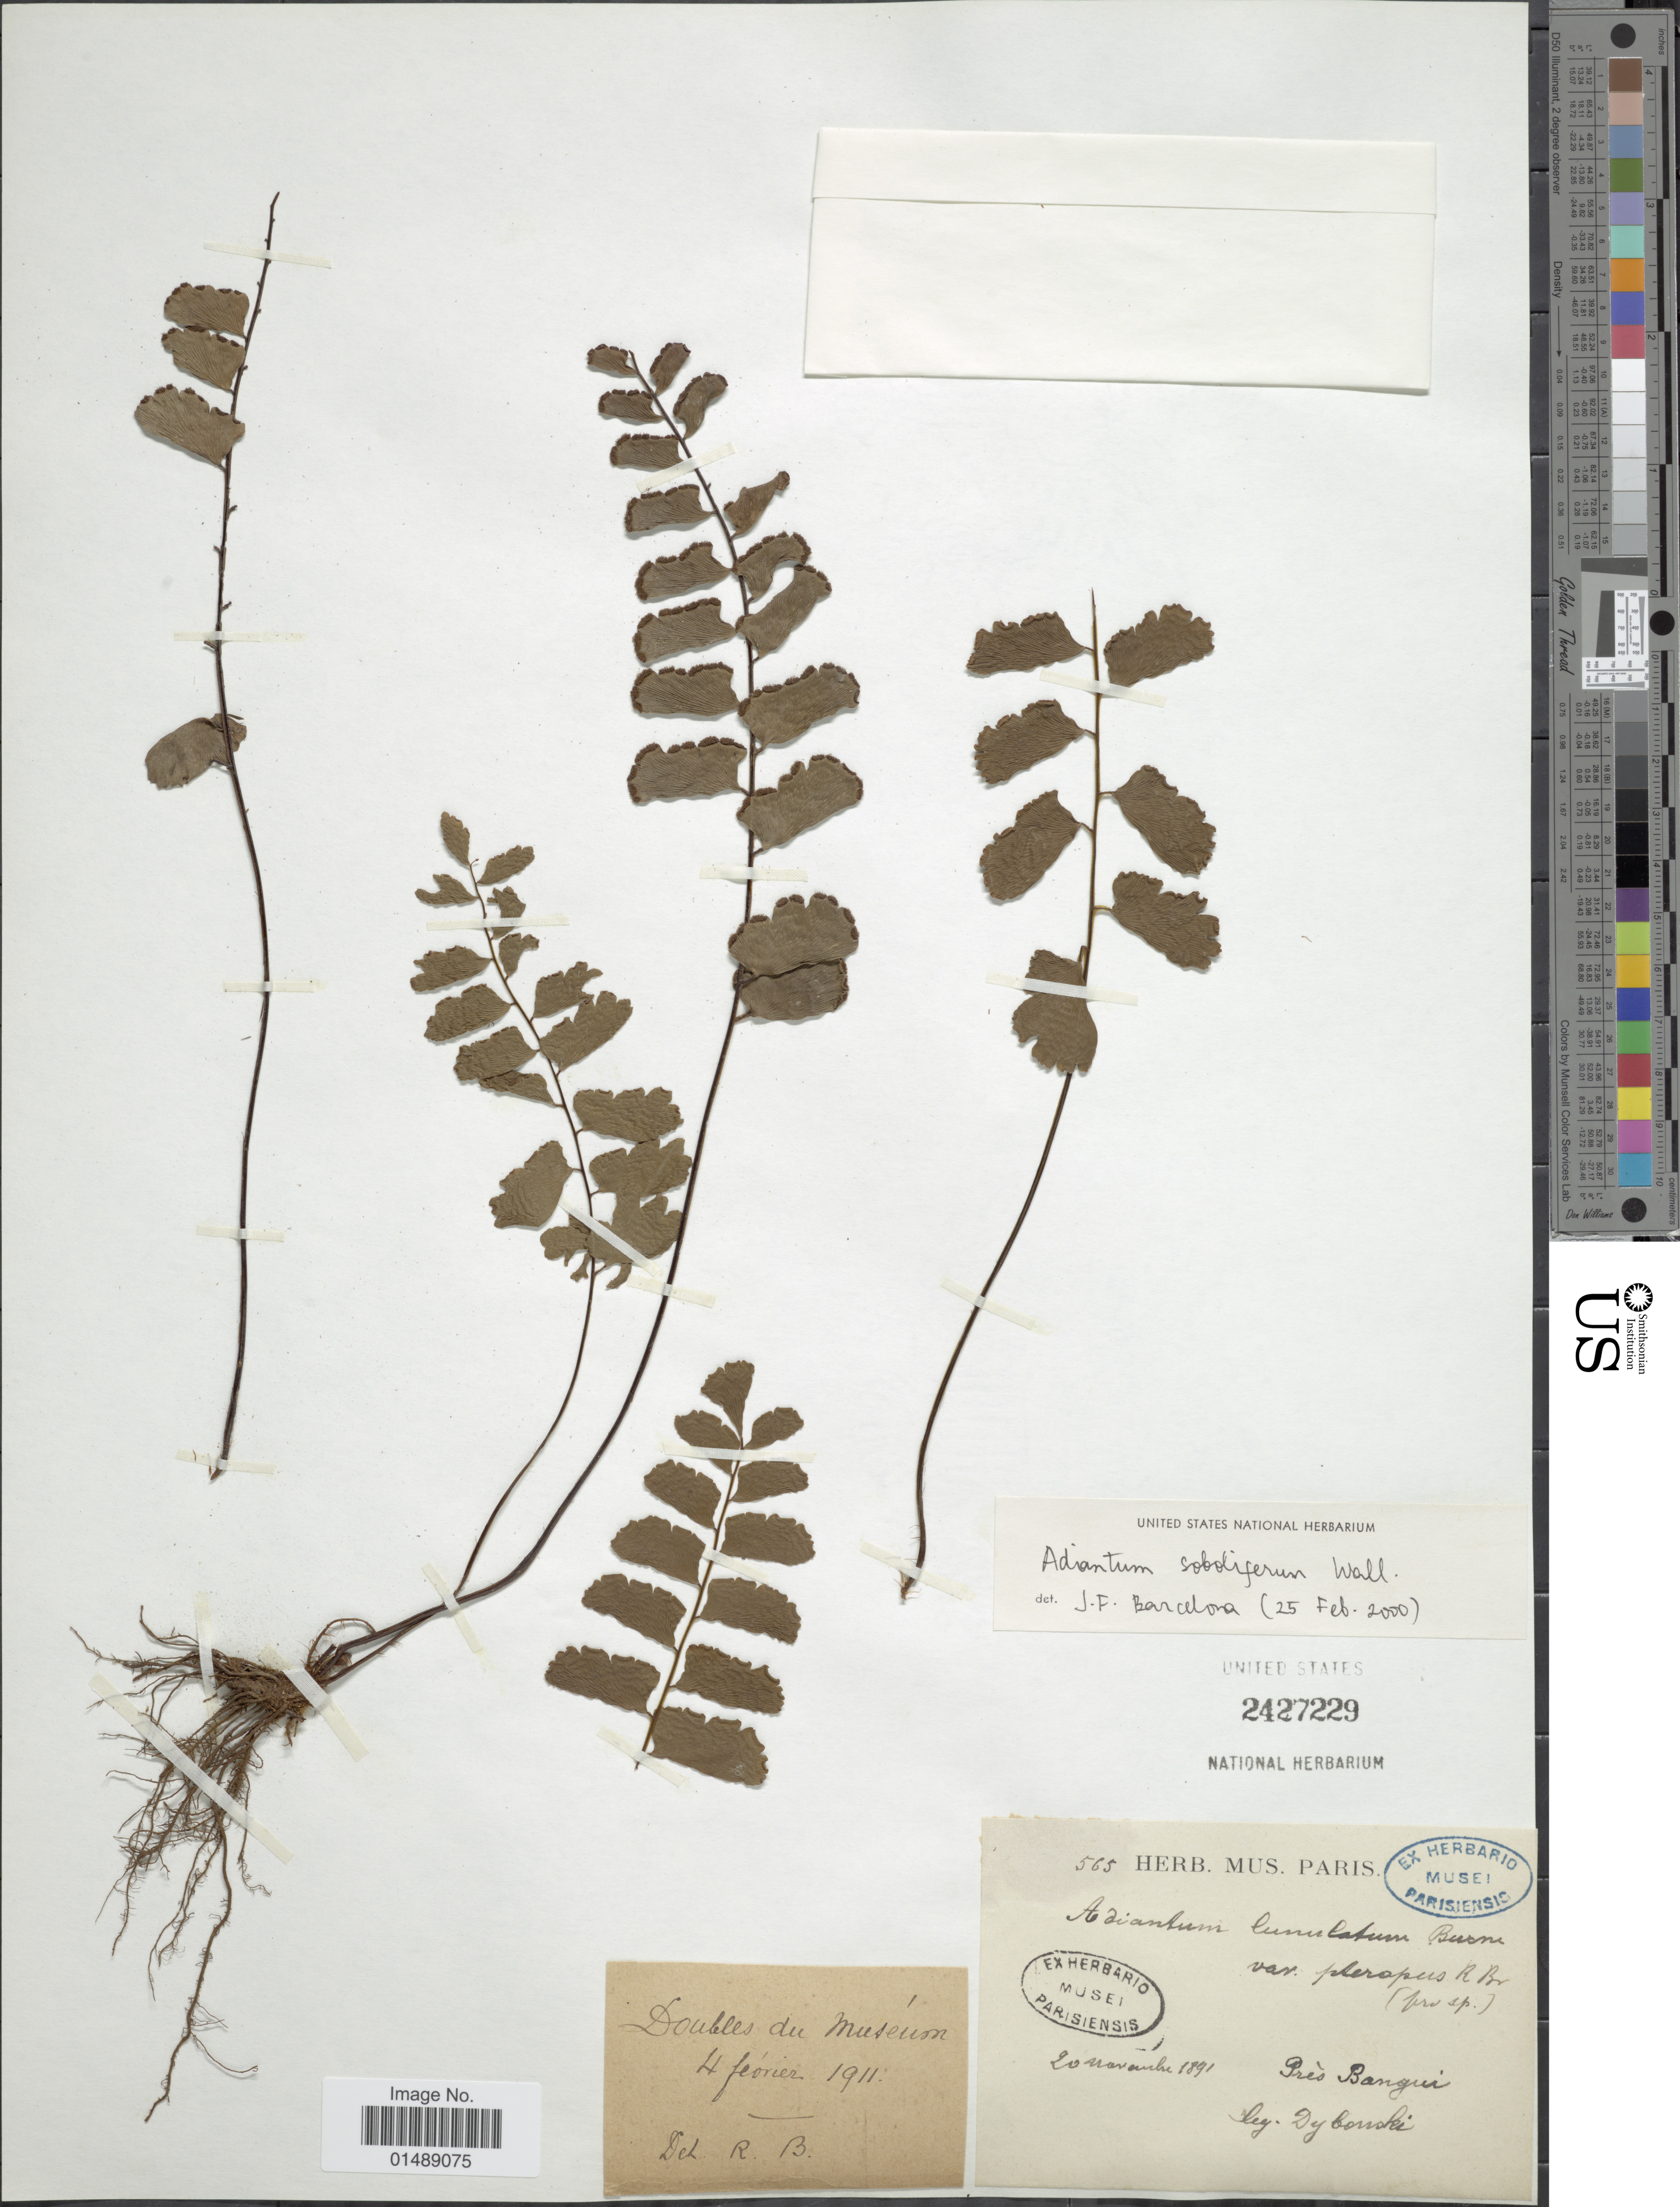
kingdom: Plantae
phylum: Tracheophyta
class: Polypodiopsida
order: Polypodiales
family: Pteridaceae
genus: Adiantum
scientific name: Adiantum soboliferum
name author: Wall. ex Hook.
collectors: M. Dybowski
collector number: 565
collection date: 1891-11-20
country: Central African Republic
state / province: Bangui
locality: Pres Bangui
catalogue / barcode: US 247229